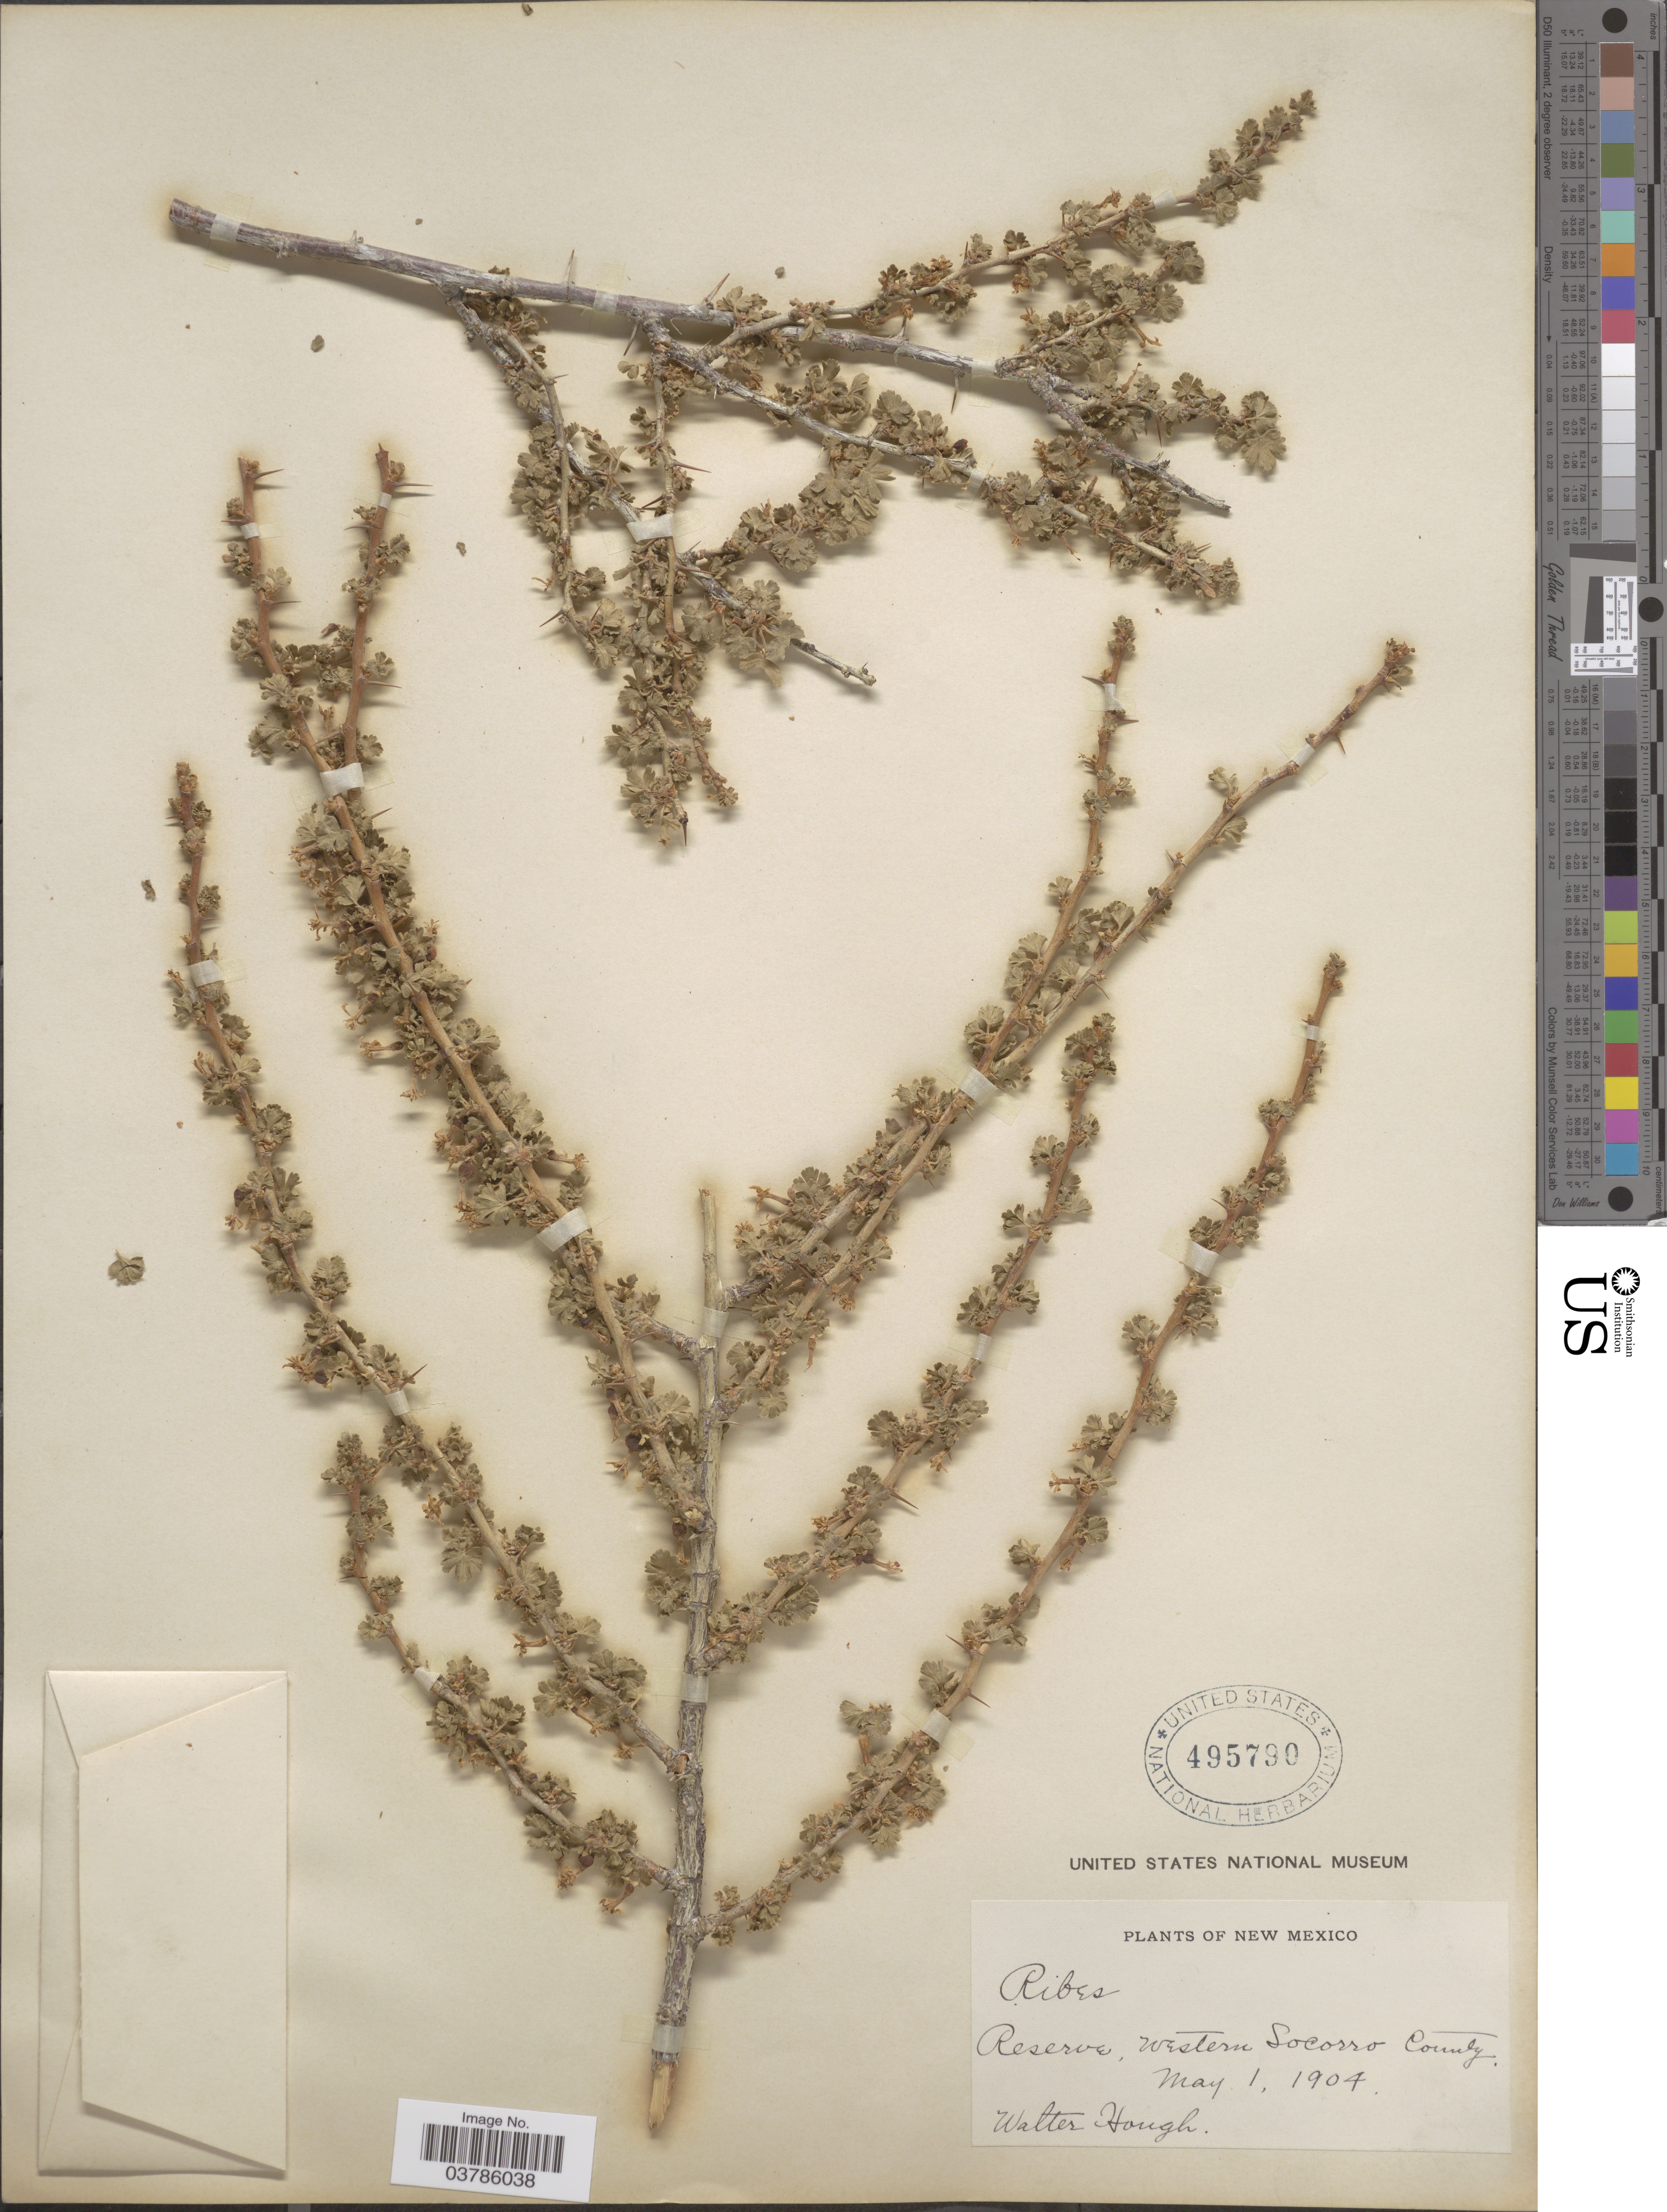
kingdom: Plantae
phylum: Tracheophyta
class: Magnoliopsida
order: Saxifragales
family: Grossulariaceae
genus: Ribes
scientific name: Ribes sp.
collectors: W. Hough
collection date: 1904-05-01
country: United States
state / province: New Mexico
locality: Reserve, Western Socorro County.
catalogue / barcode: US 495790